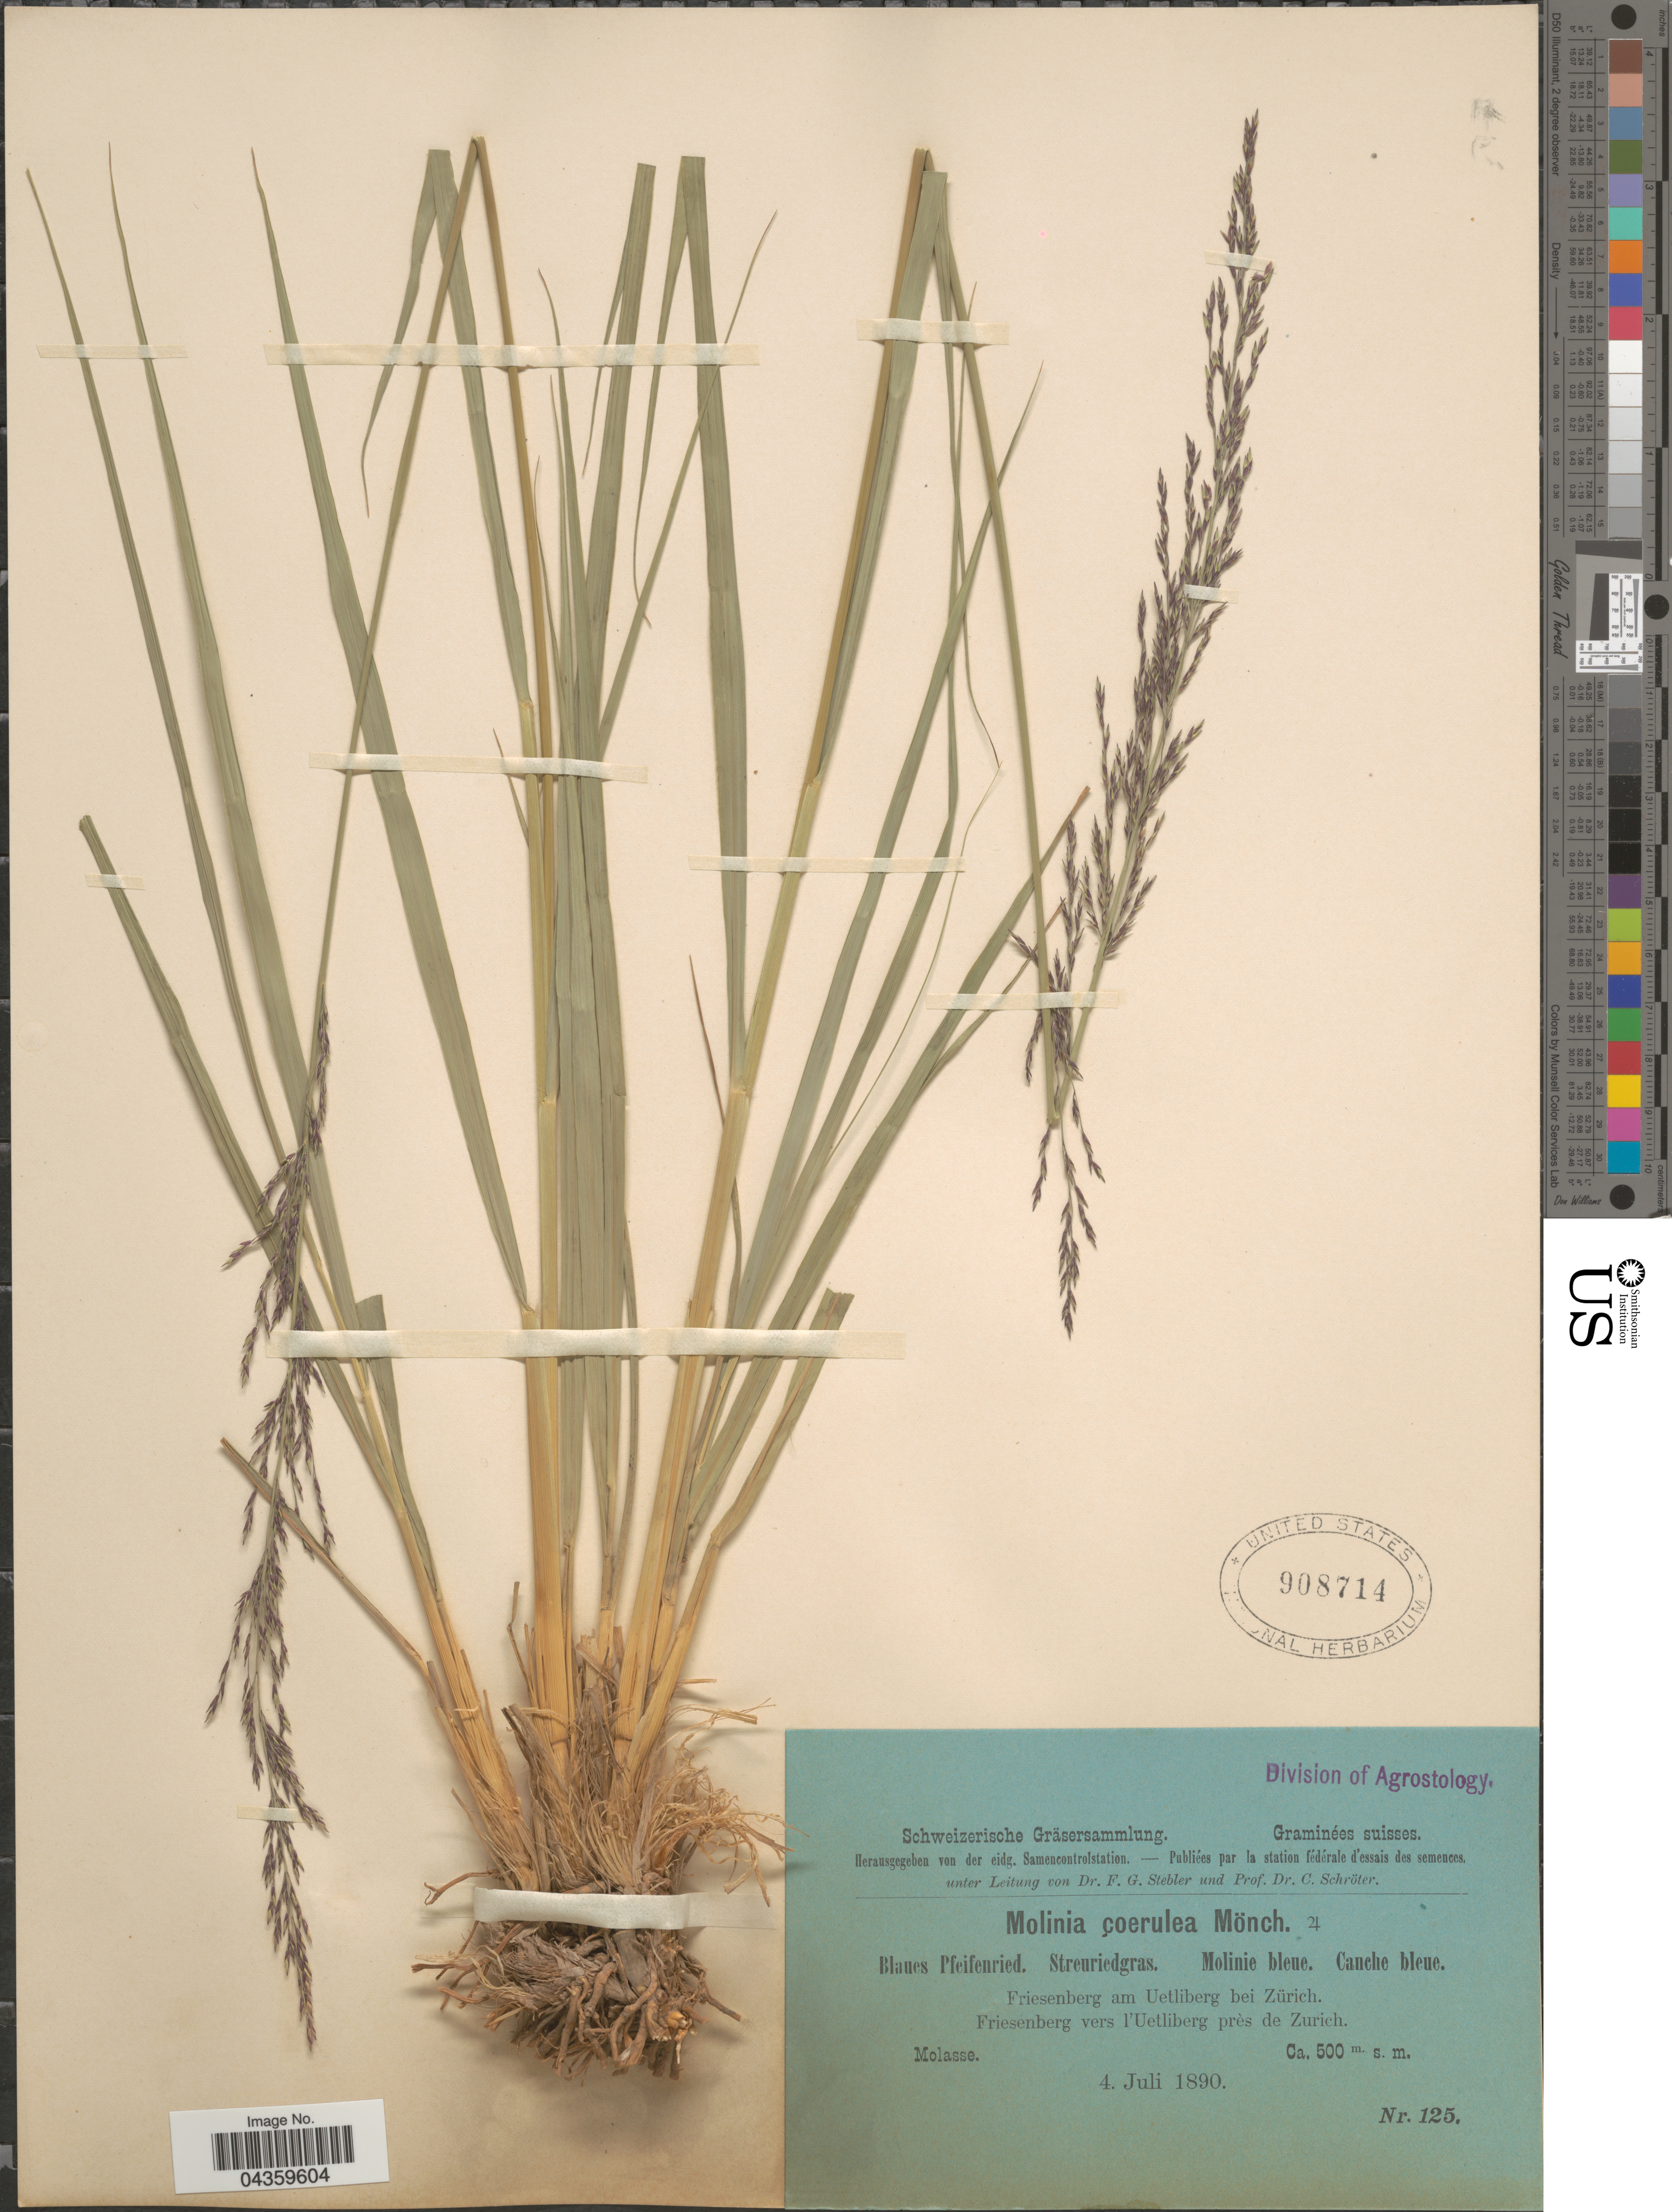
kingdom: Plantae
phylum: Tracheophyta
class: Liliopsida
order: Poales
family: Poaceae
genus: Molinia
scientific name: Molinia caerulea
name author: (L.) Moench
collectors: Stebler, F.G. & Schröter, C.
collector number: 125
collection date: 1890-07-04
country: Switzerland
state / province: Zurich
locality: Blaues Pfeifenried. Streuriedgras. Molinie bleue. Canche bleue. Friesenberg am Uetliberg bei Zürich. Friesenberg vers l'Uetliberg près de Zurich. Molasse.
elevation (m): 500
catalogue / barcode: US 908714